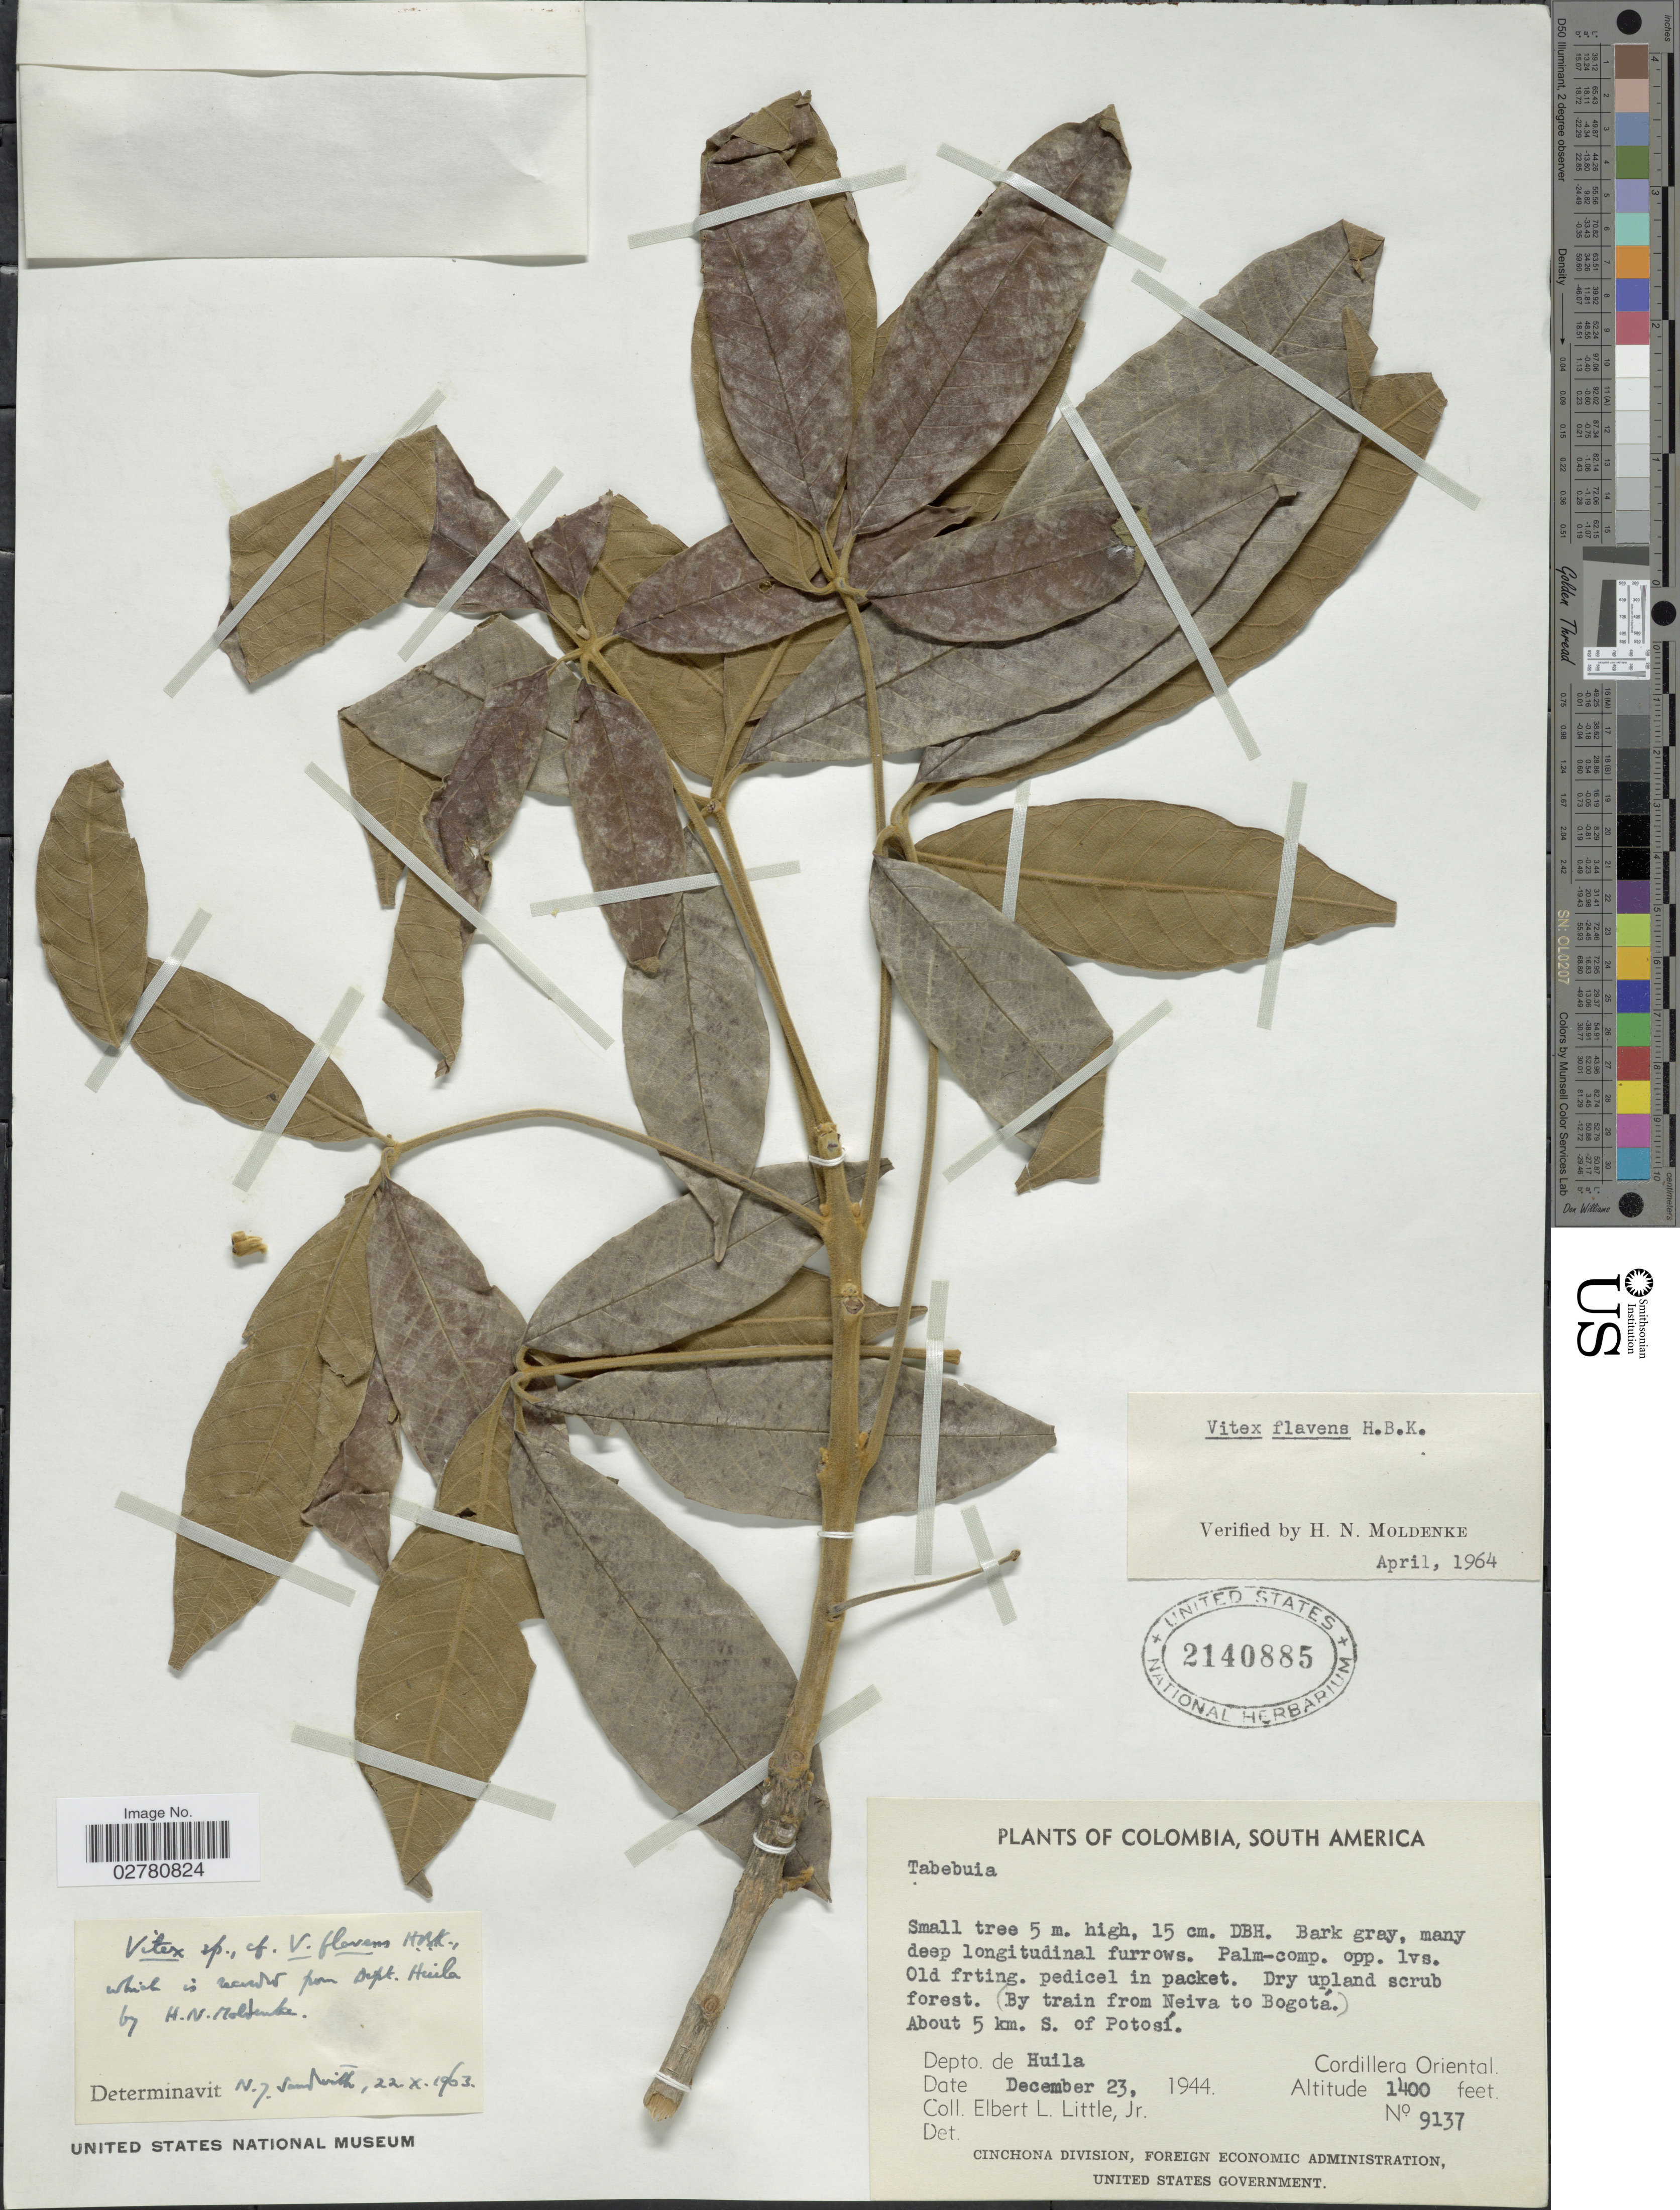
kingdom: Plantae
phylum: Tracheophyta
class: Magnoliopsida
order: Lamiales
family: Lamiaceae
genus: Vitex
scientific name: Vitex flavens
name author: Kunth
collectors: E. L. Little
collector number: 9137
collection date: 1944-12-23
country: Colombia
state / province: Huila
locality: (By train from Neiva to Bogotá). About 5 km. S. of Potosí. Depto. de Huila. Cordillera Oriental.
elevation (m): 427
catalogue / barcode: US 2140885